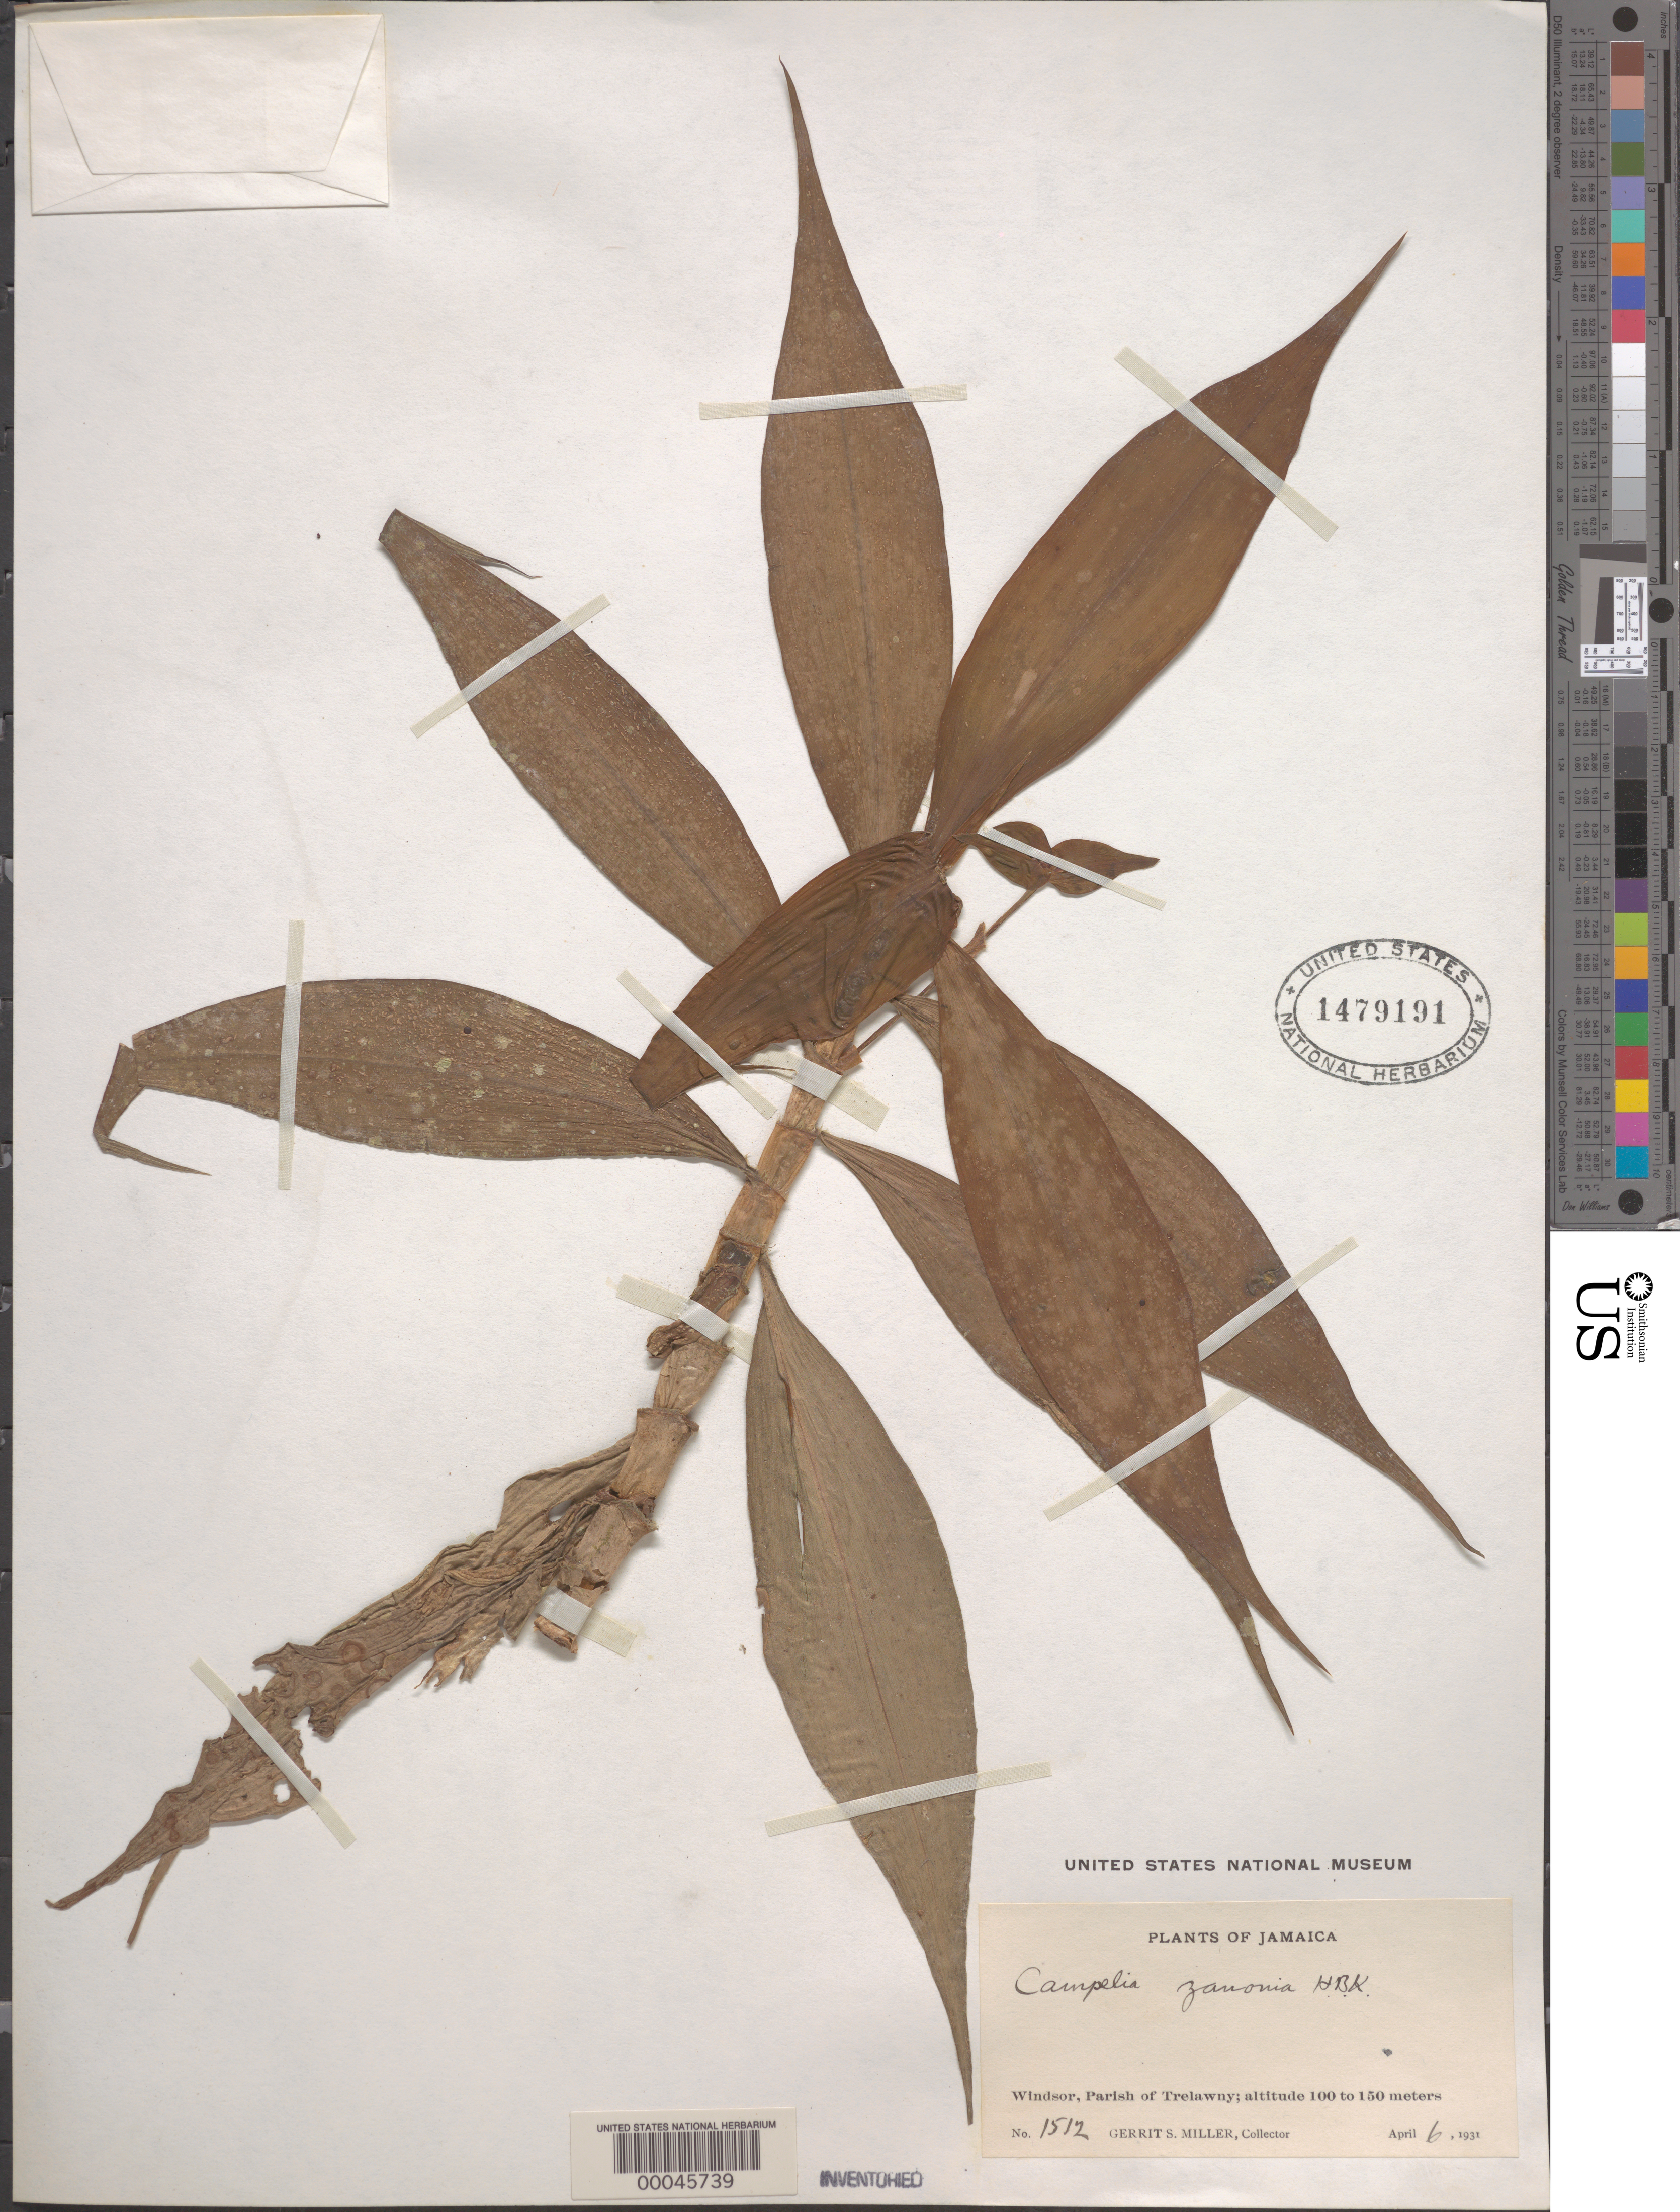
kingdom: Plantae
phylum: Tracheophyta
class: Liliopsida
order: Commelinales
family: Commelinaceae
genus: Tradescantia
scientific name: Tradescantia zanonia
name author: (L.) Sw.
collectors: G. S. Miller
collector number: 1512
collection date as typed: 06 Apr 1931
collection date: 1931-04-06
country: Jamaica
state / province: Trelawny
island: Greater Antilles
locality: Windsor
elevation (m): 100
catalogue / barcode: US 1479191